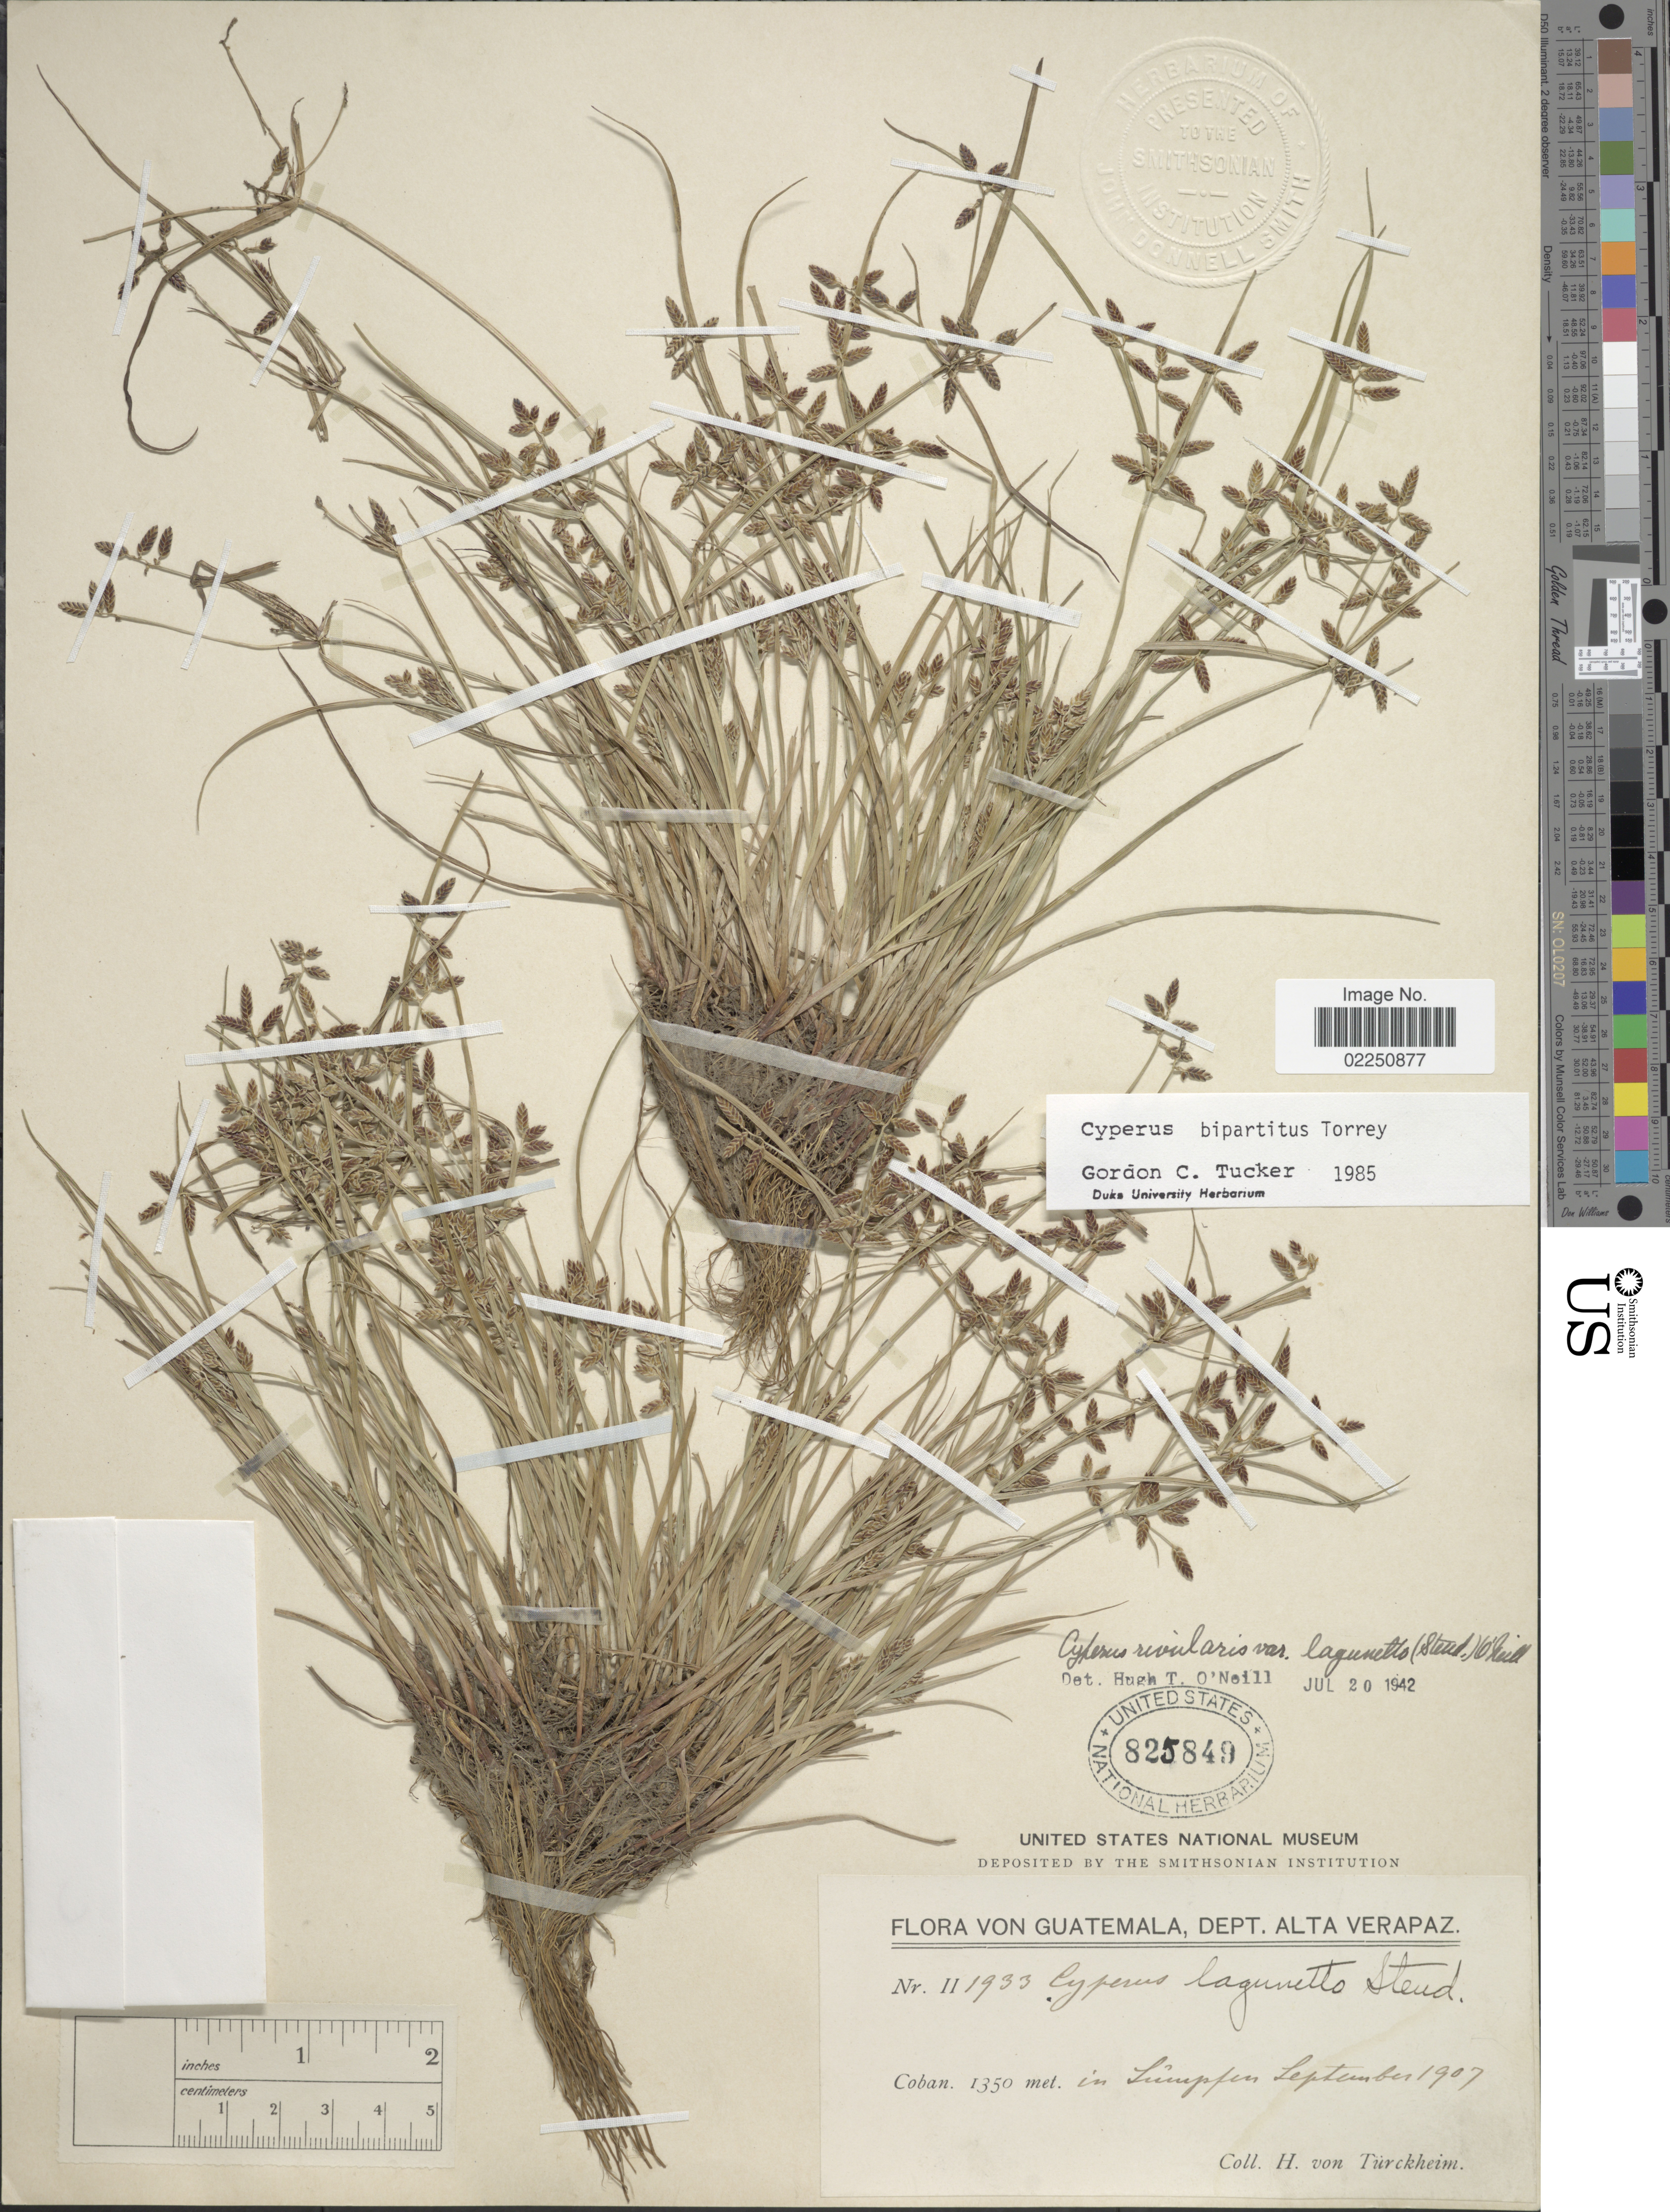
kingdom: Plantae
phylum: Tracheophyta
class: Liliopsida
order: Poales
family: Cyperaceae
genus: Cyperus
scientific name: Cyperus bipartitus Torr.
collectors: H. von Türckheim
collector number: II 1933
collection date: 1907-09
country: Guatemala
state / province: Alta Verapaz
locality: Coban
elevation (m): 1350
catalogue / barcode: US 825849